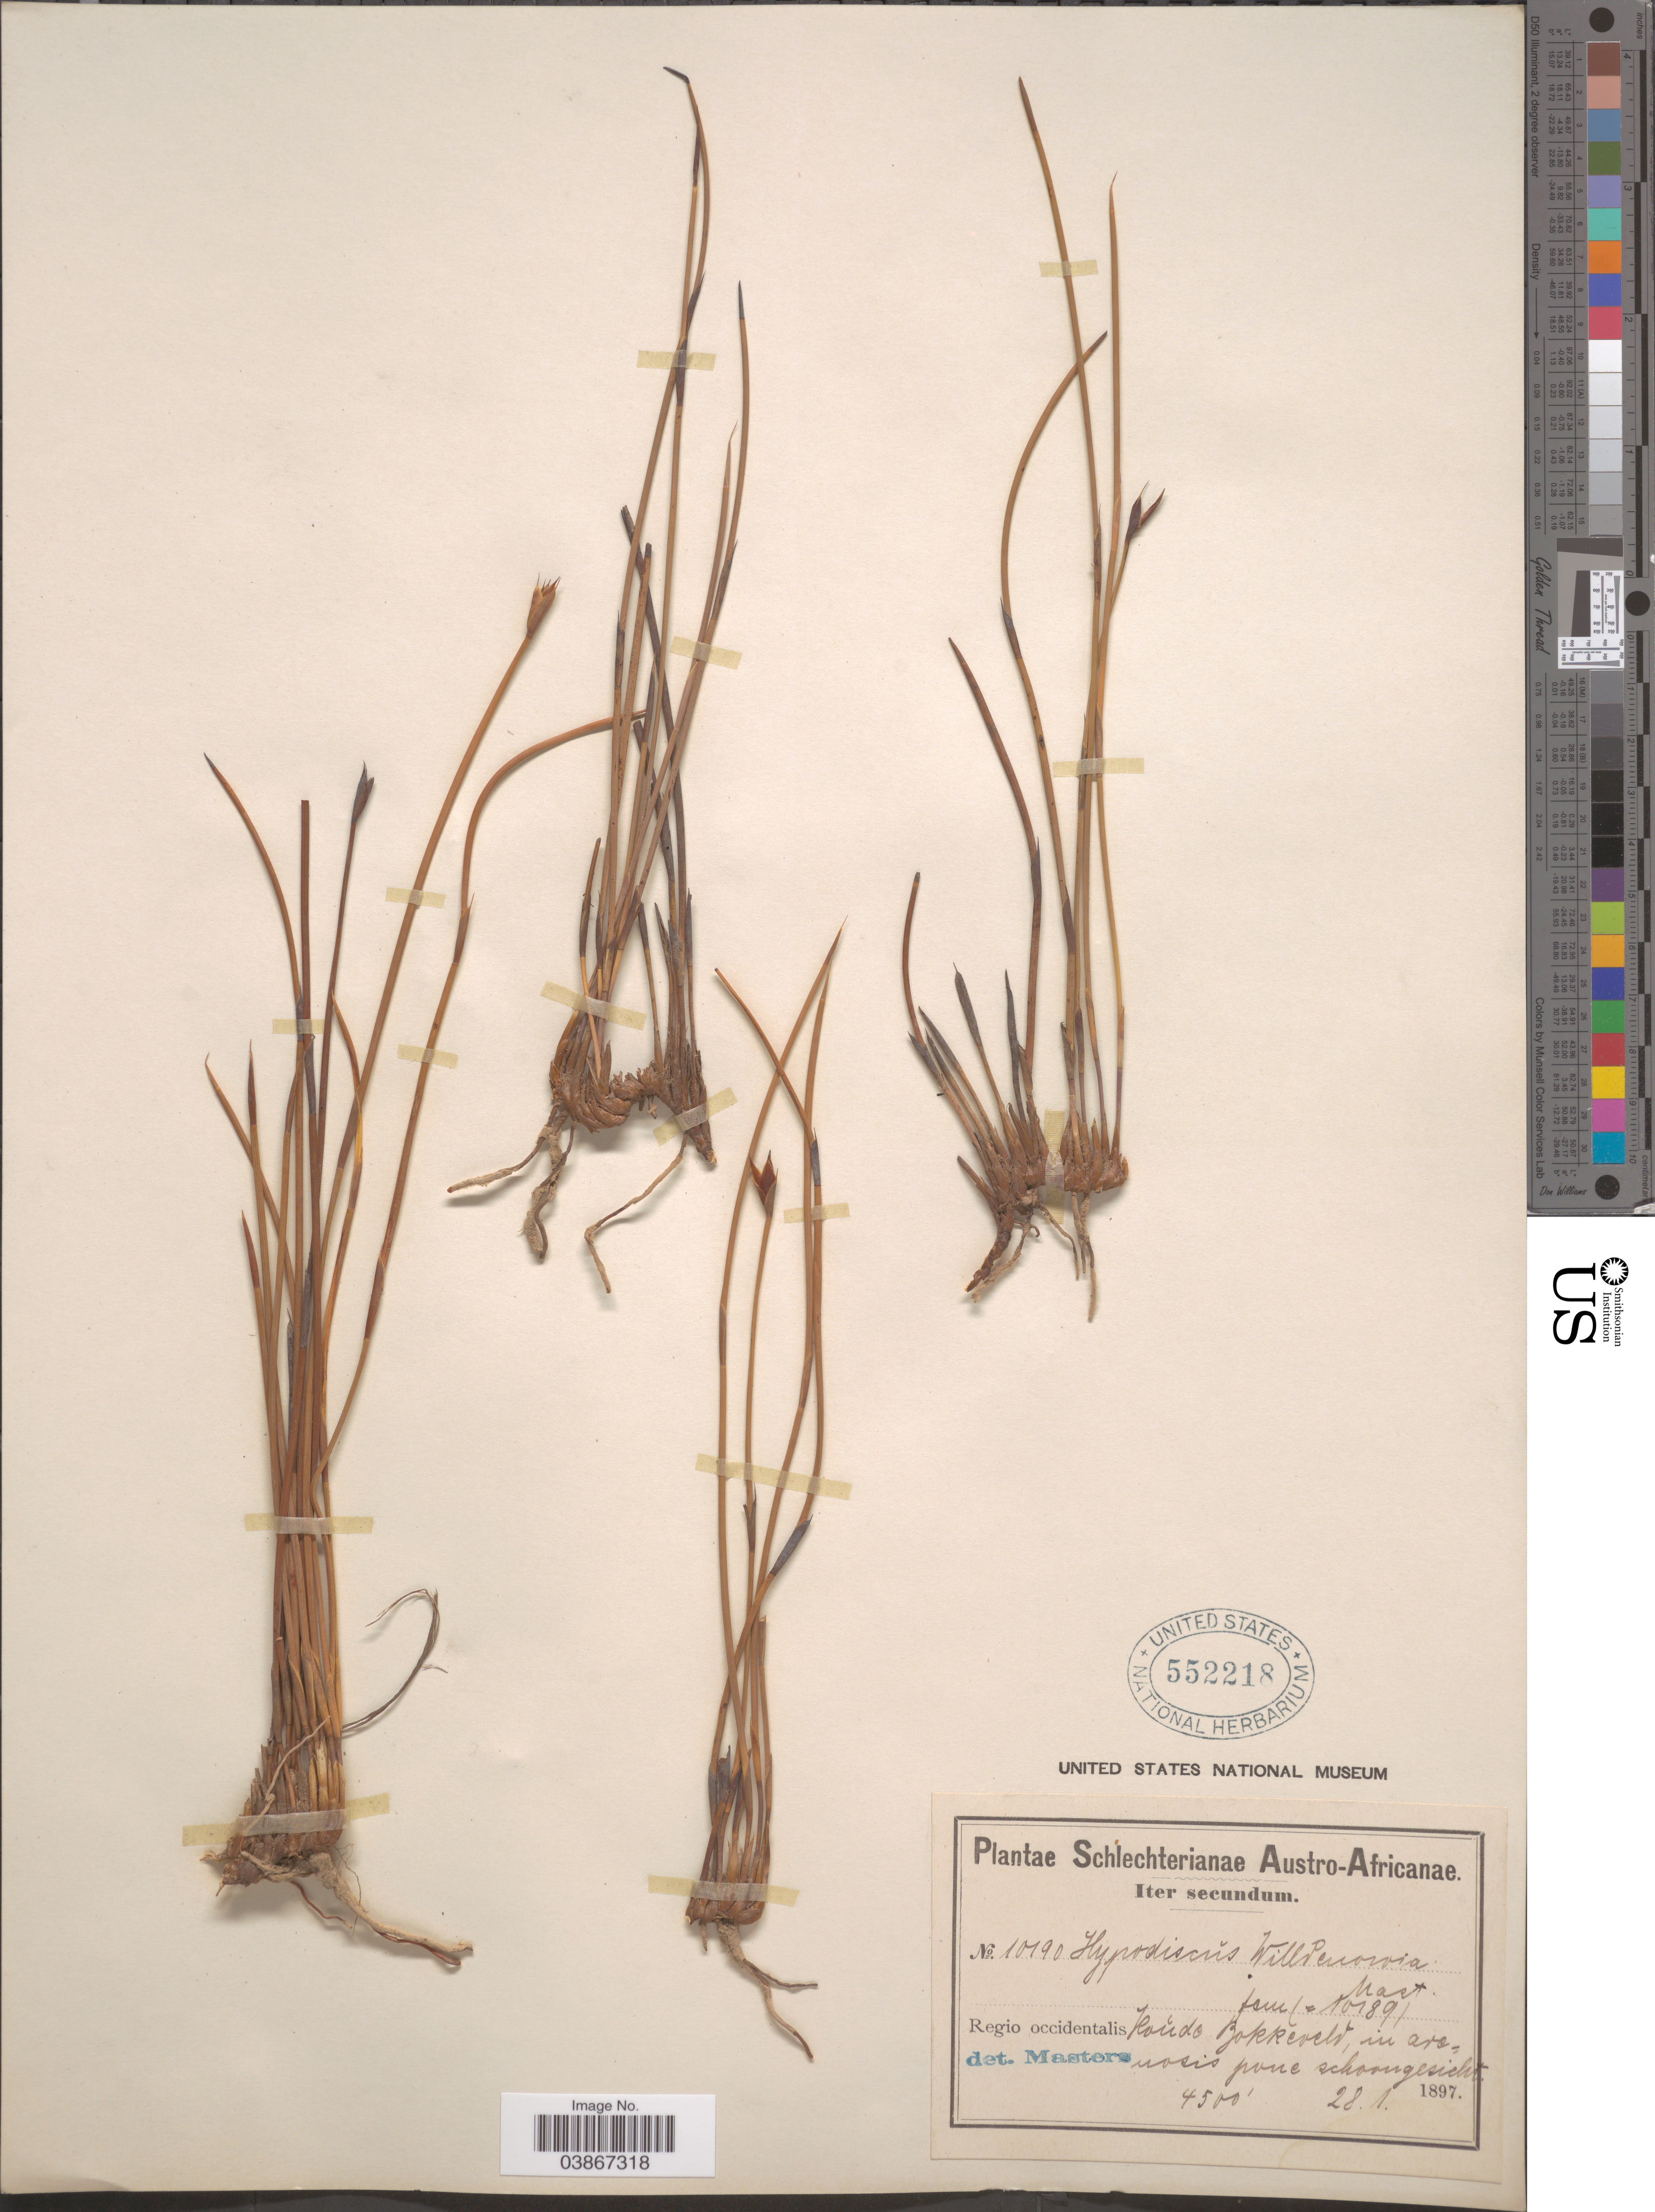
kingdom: Plantae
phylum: Tracheophyta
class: Liliopsida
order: Poales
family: Restionaceae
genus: Hypodiscus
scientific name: Hypodiscus willdenowia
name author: (Nees) Mast.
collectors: Schlechter, --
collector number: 10190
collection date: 1897-01-28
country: South Africa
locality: Austro-Africanae. Regio occidentalis: Koude Bokkeveld, in arenosis pone schoongezicht.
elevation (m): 1372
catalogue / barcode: US 552218